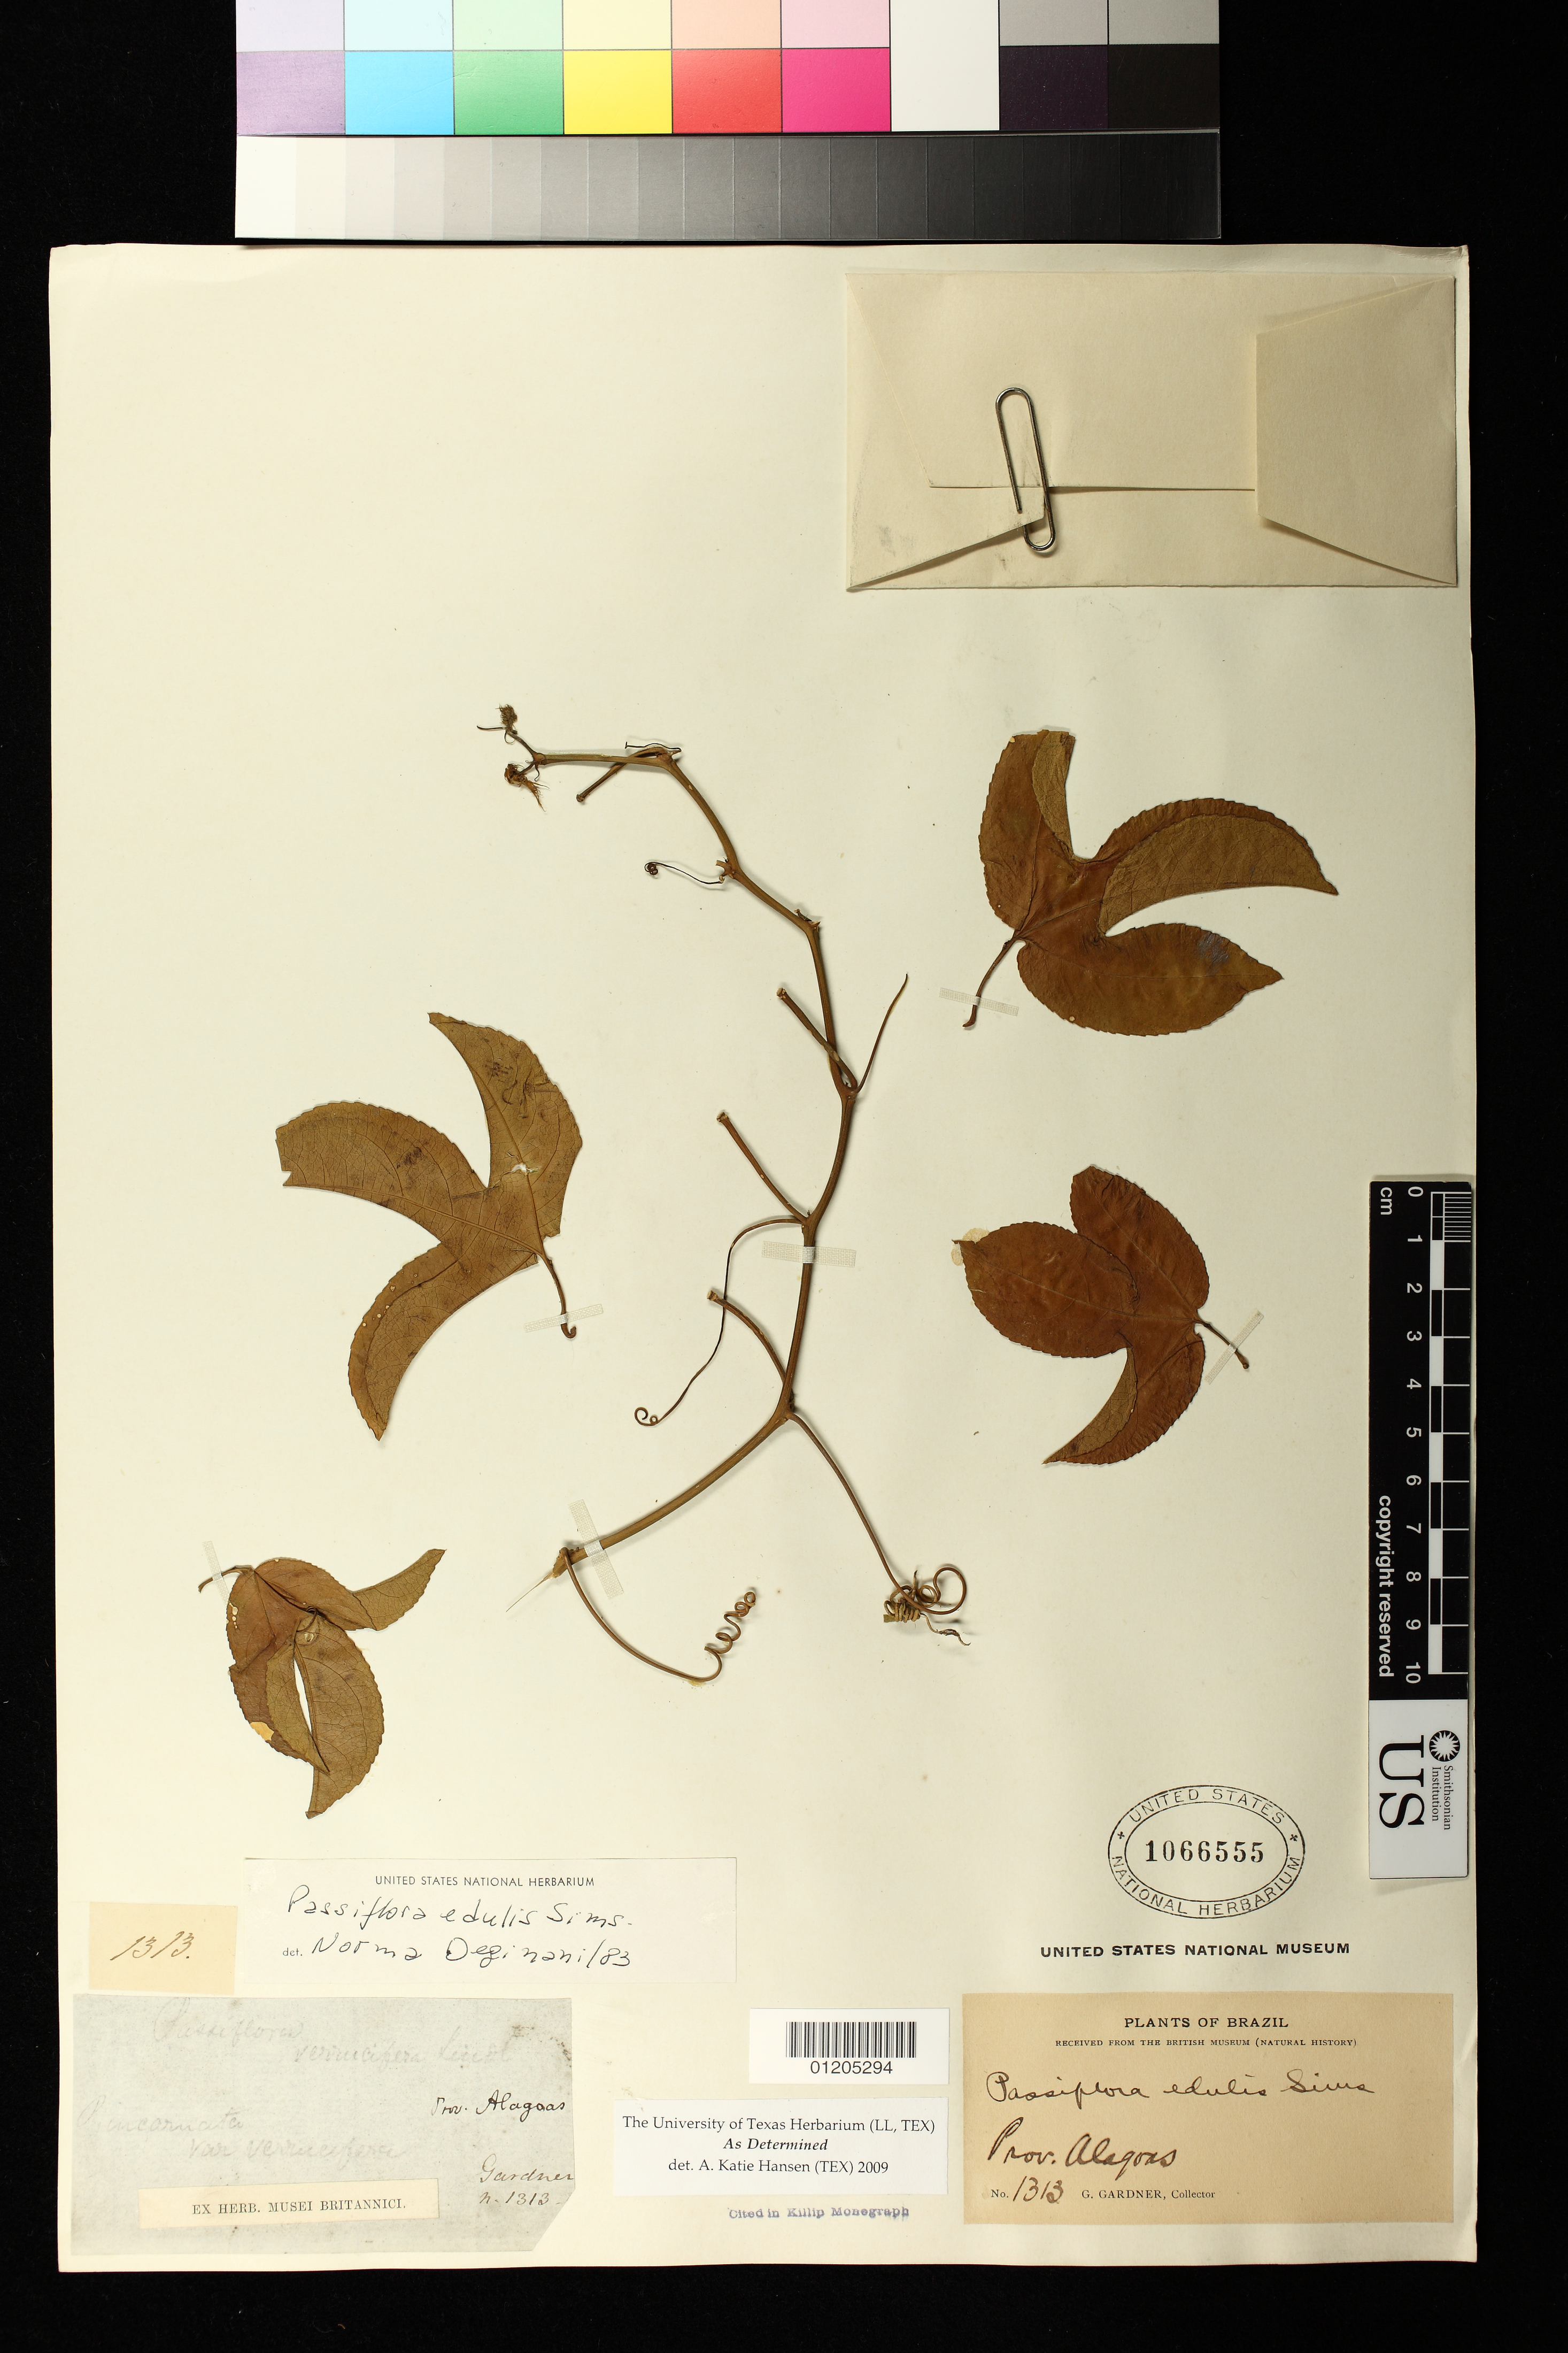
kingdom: Plantae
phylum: Tracheophyta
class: Magnoliopsida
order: Malpighiales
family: Passifloraceae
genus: Passiflora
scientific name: Passiflora edulis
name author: Sims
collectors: G. Gardner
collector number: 1313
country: Brazil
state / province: Alagoas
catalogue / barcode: US 1066555